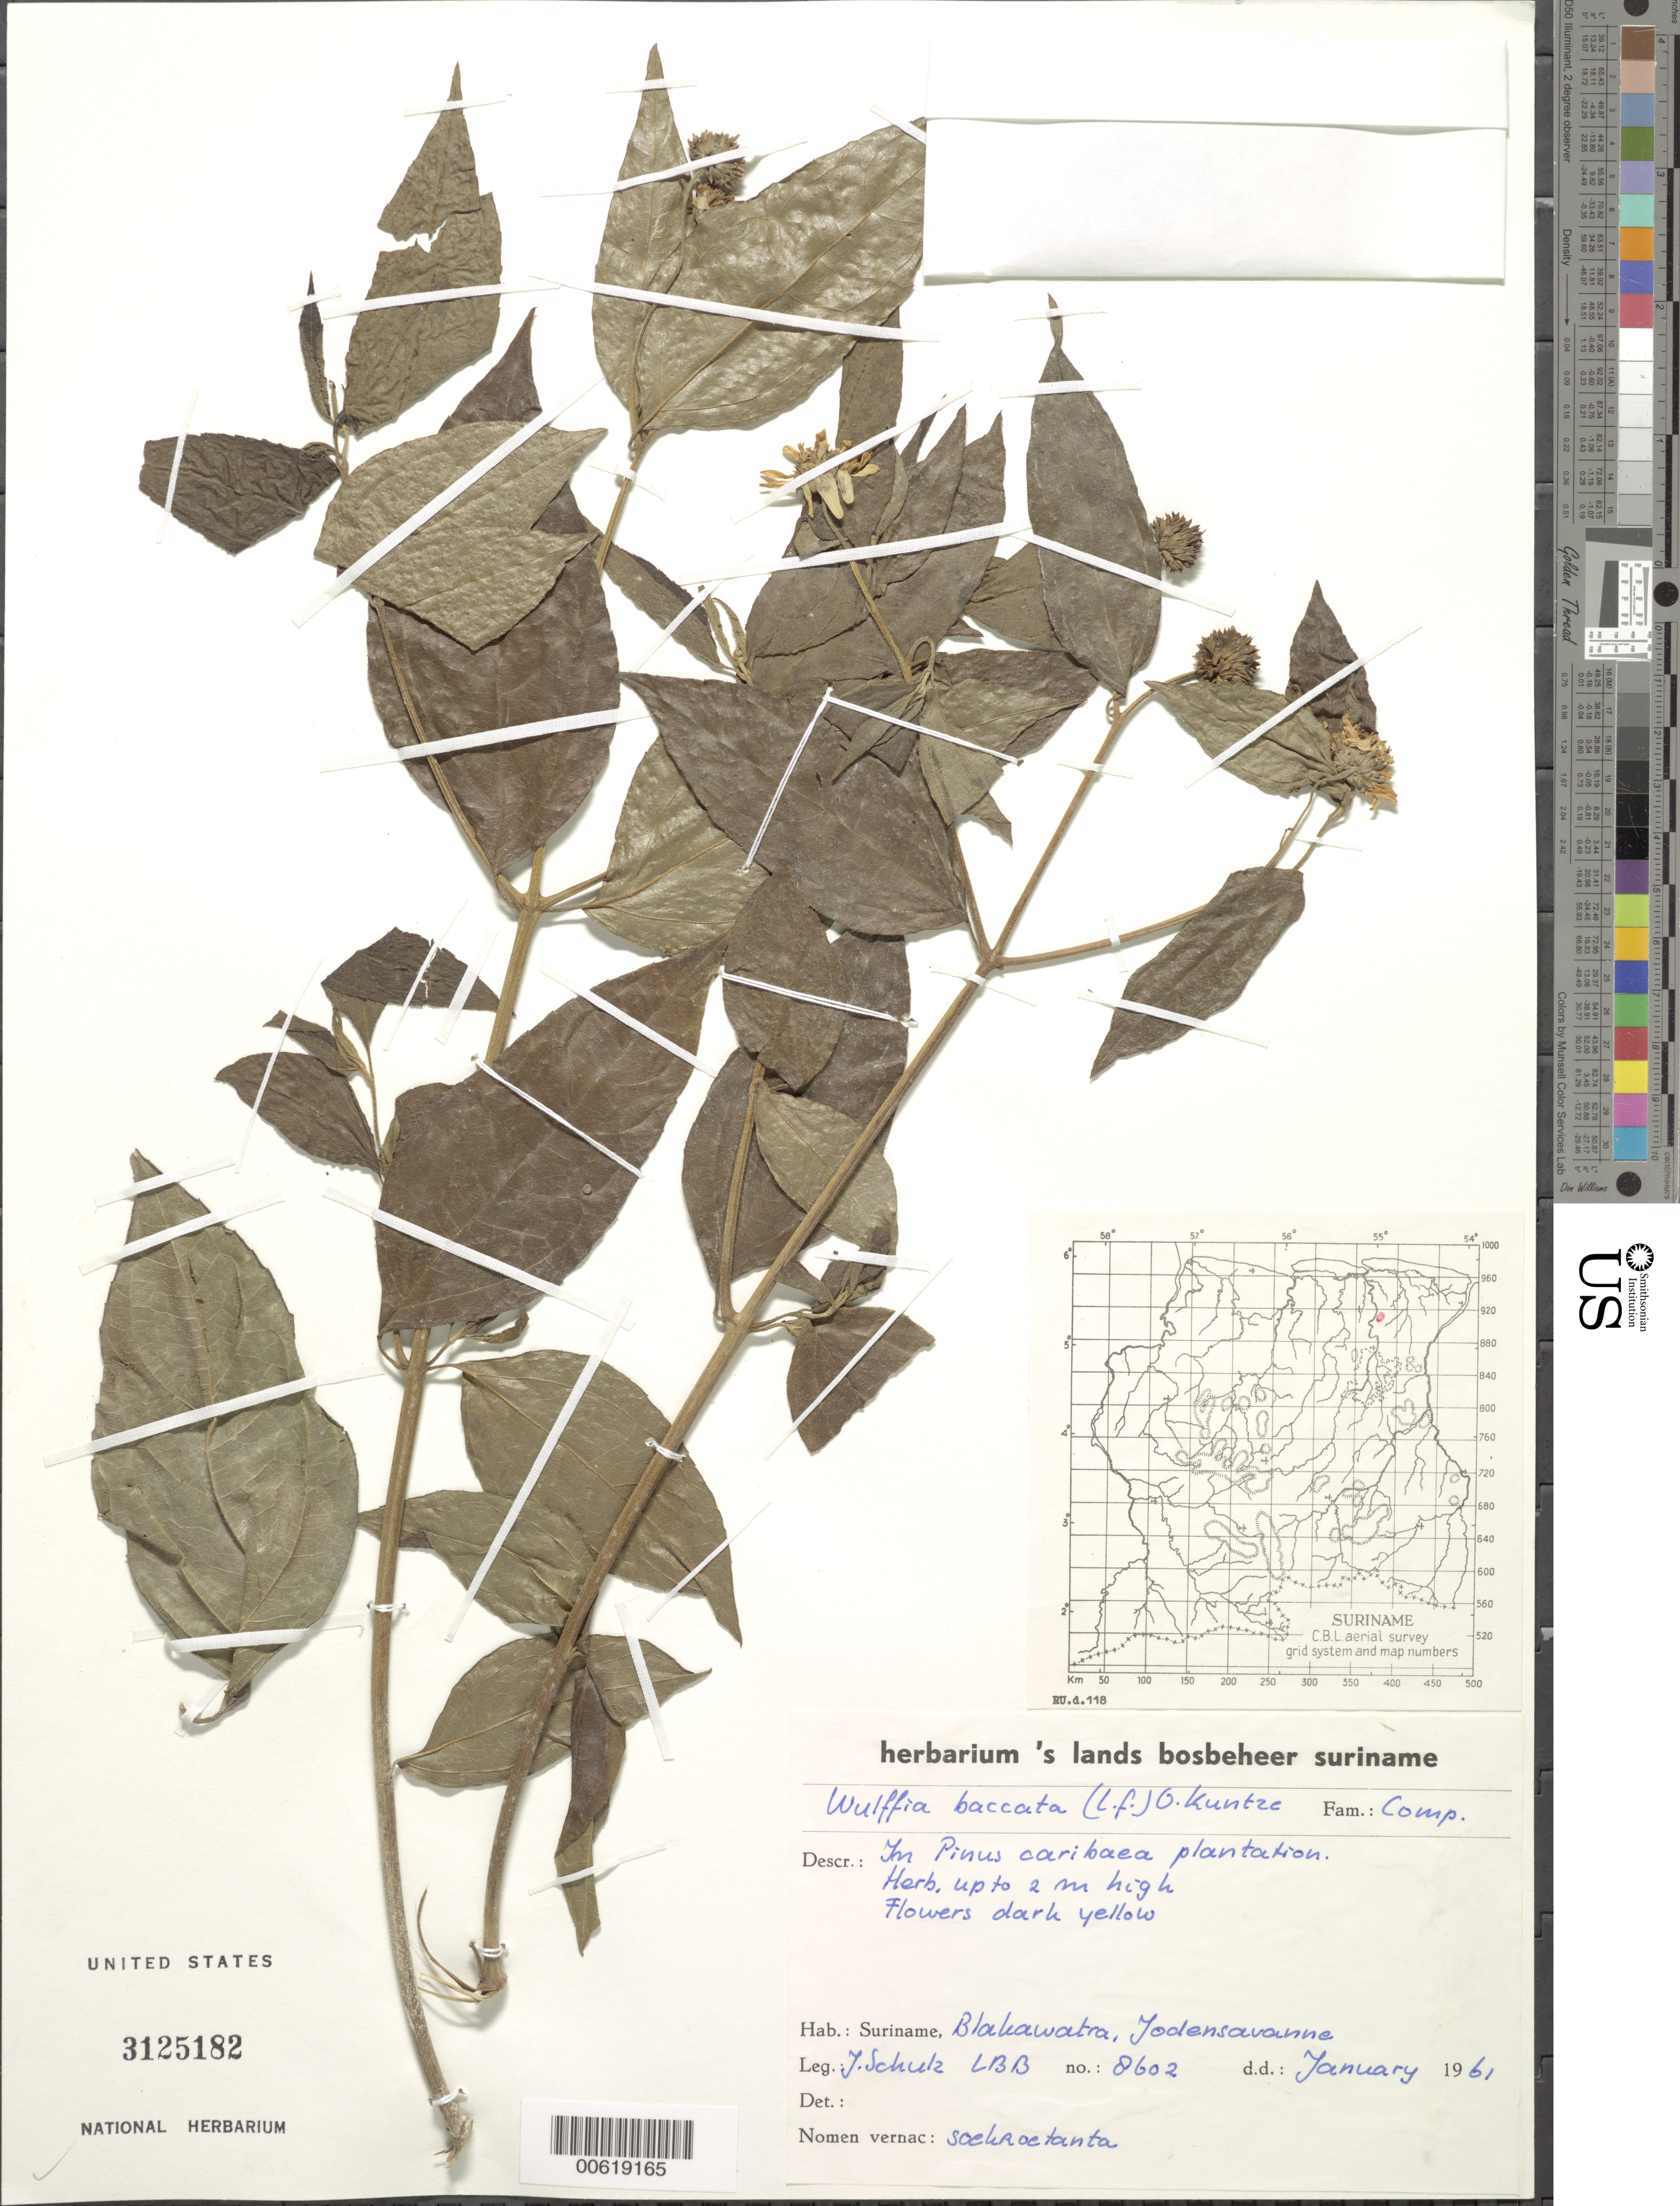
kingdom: Plantae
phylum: Tracheophyta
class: Magnoliopsida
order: Asterales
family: Asteraceae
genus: Wulffia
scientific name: Wulffia baccata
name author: (L. f.) Kuntze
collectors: J. P. Schulz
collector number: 8602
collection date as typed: Jan-61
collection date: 1961-01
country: Suriname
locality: Blakawatra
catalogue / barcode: US 3125182